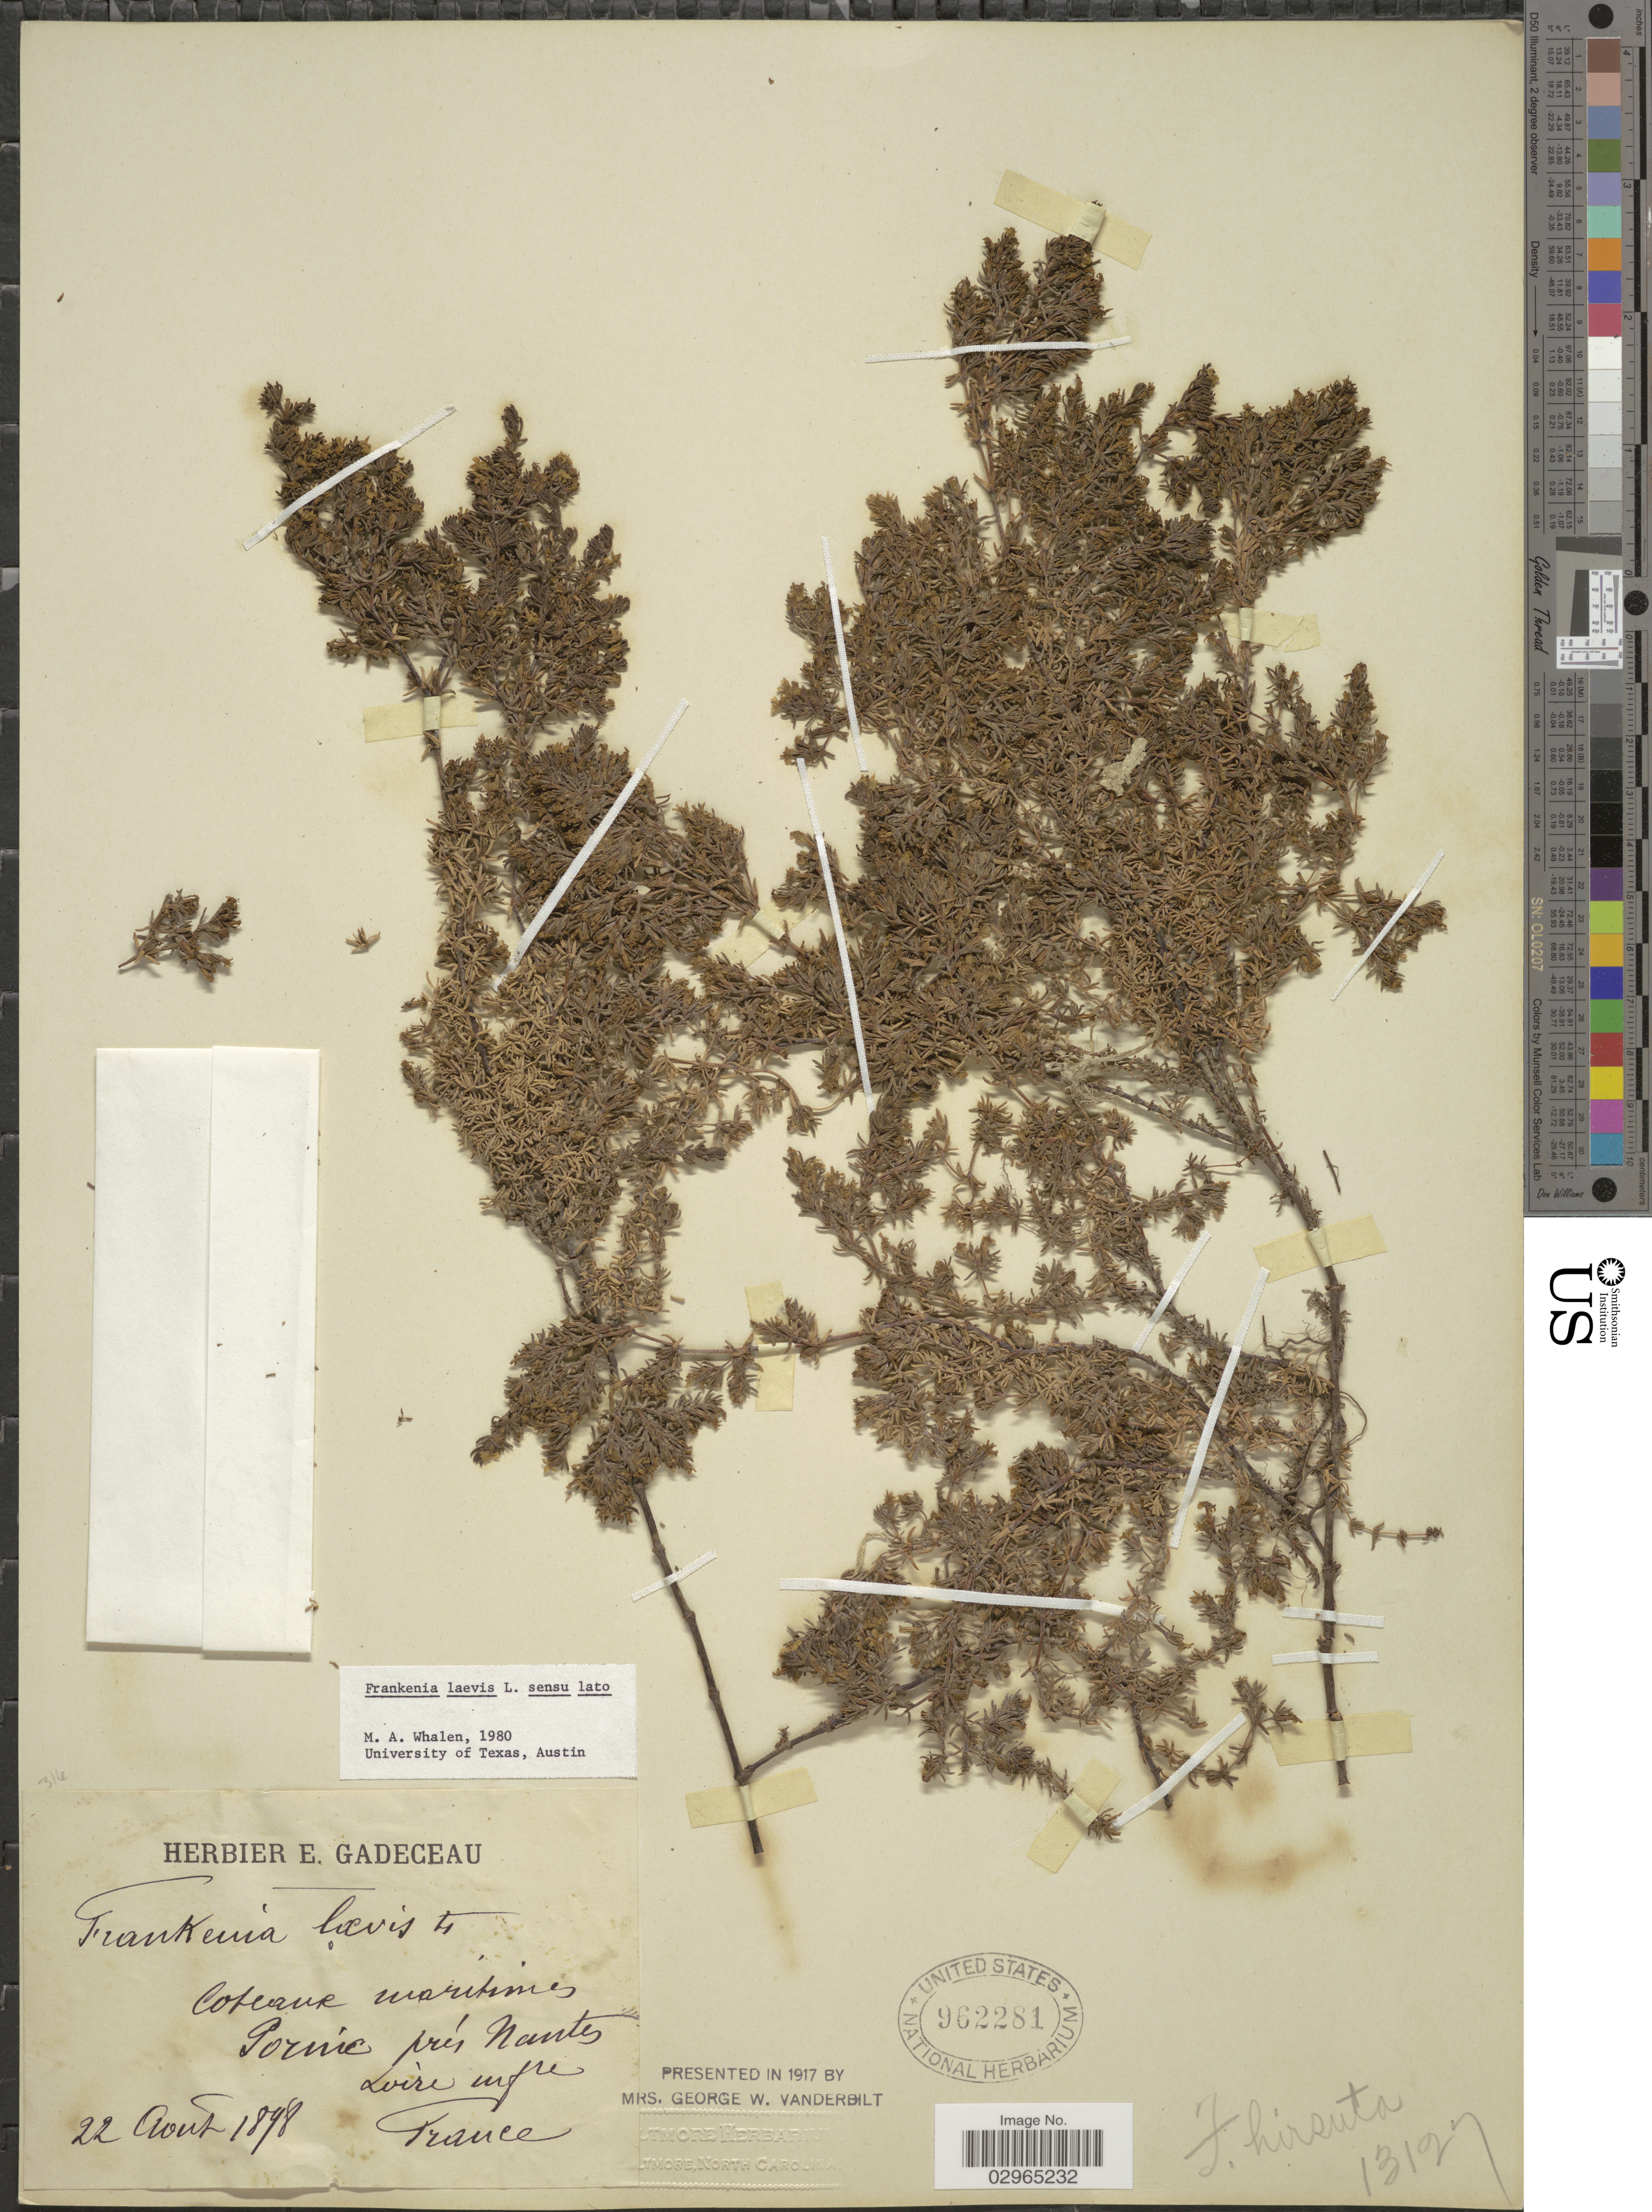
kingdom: Plantae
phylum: Tracheophyta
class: Magnoliopsida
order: Caryophyllales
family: Frankeniaceae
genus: Frankenia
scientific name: Frankenia laevis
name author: L.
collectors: Ex Herb. E. Gadeceau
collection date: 1898-08-22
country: France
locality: Coteaux maritimis, Pornic près Nantes, Loire infre.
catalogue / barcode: US 962281